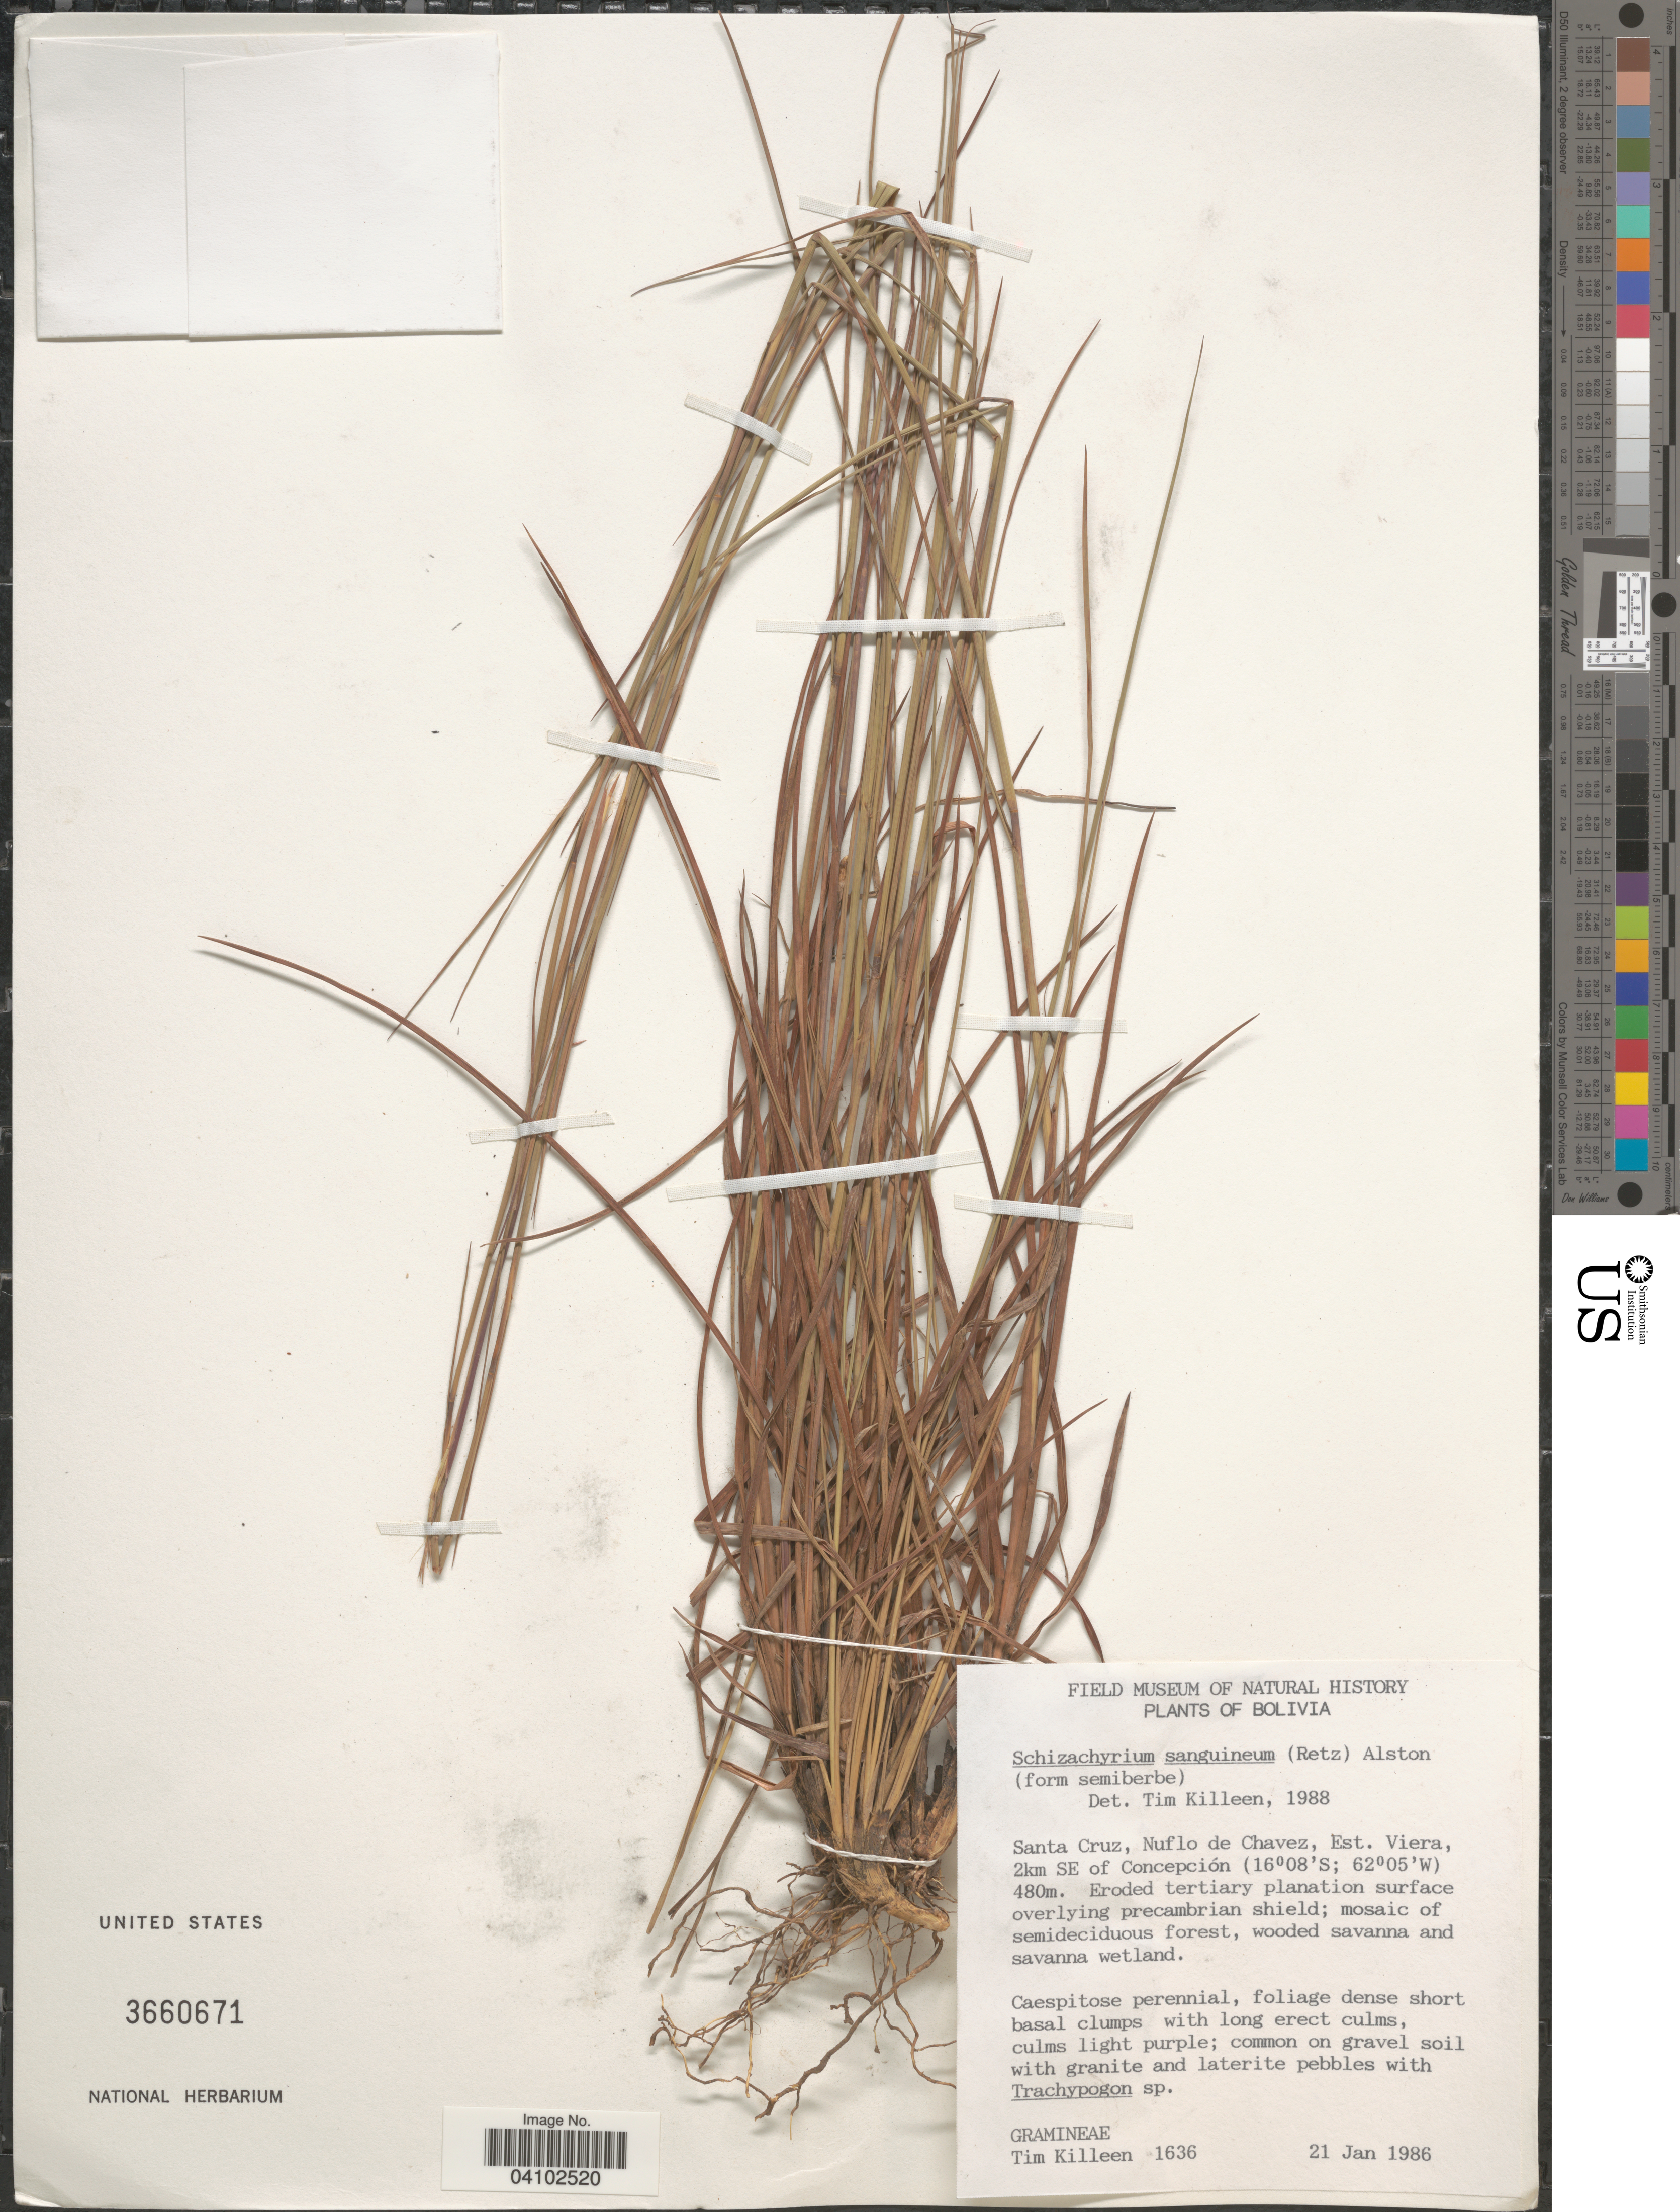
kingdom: Plantae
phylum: Tracheophyta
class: Liliopsida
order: Poales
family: Poaceae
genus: Schizachyrium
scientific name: Schizachyrium sanguineum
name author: (Retz.) Alston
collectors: T. J. Killeen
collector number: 1636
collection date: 1986-01-21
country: Bolivia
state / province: Santa Cruz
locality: Nuflo de Chavez, Est. Viera, 2km SE of Concepción.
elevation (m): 480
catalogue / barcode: US 3660671